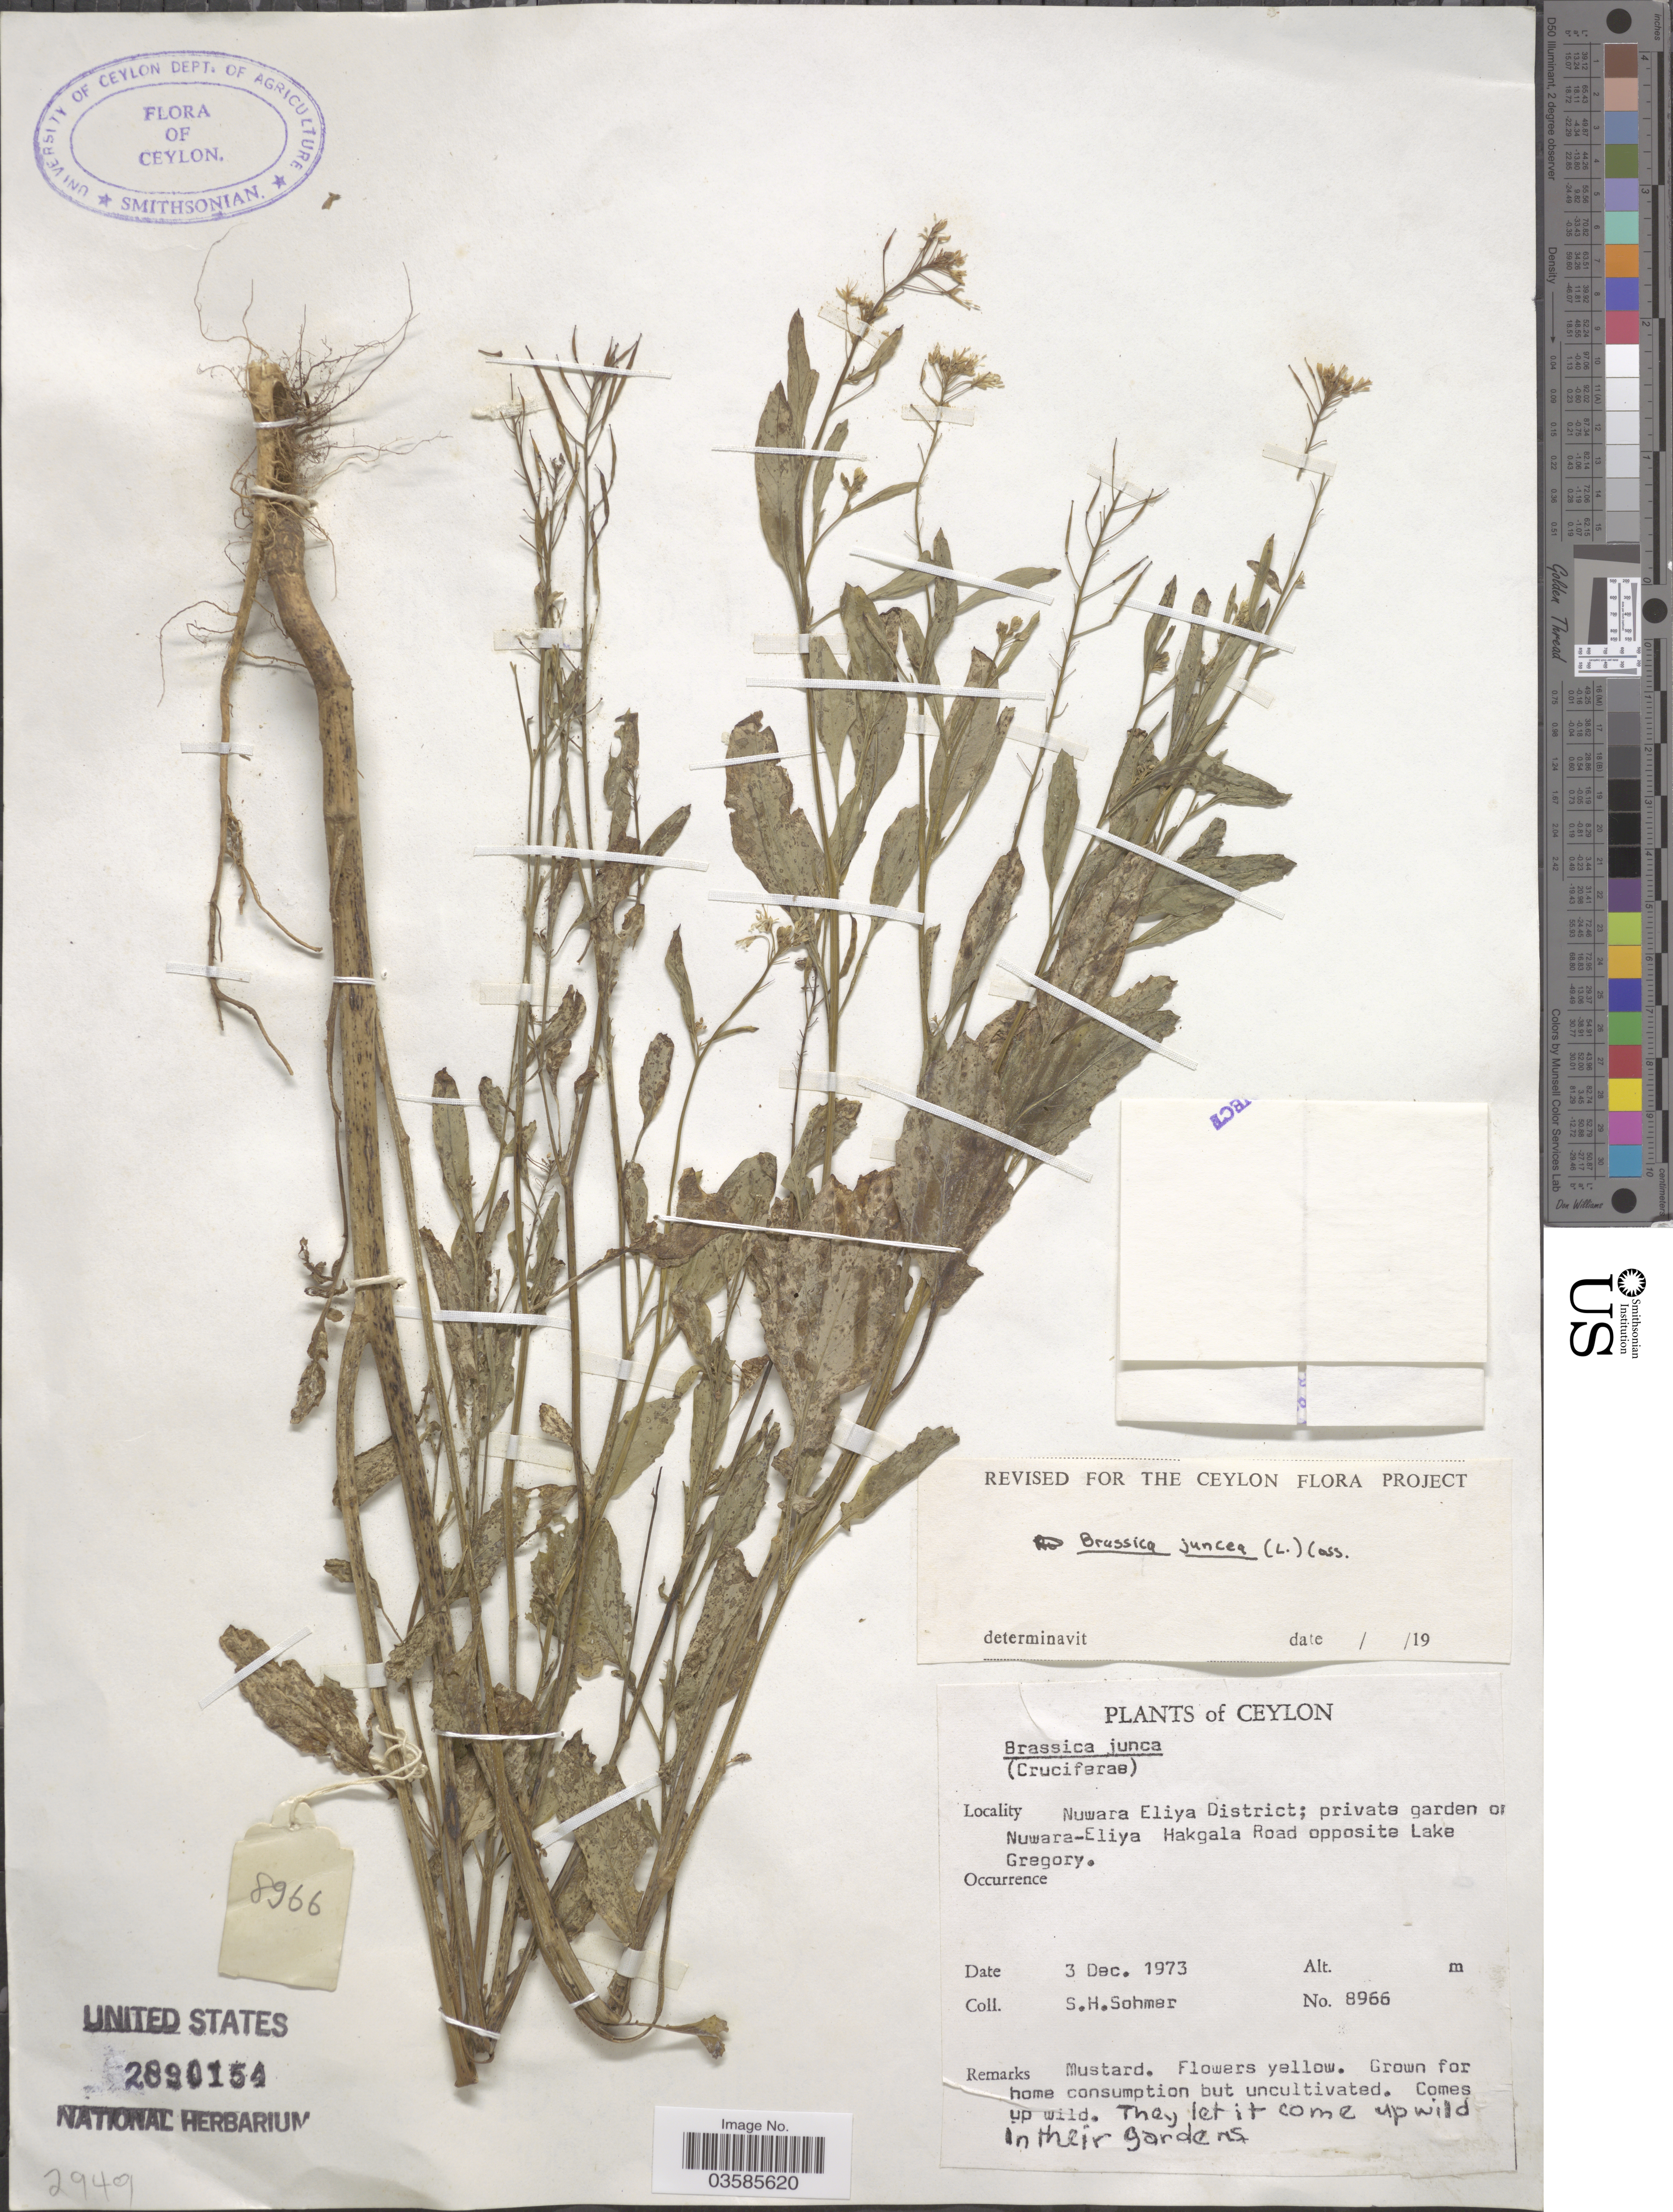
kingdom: Plantae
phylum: Tracheophyta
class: Magnoliopsida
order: Brassicales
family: Brassicaceae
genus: Brassica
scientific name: Brassica juncea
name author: (L.) Czern.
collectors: S. H. Sohmer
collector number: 8966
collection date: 1973-12-03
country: Sri Lanka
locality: Ceylon; Nuwara Eliya District; private garden o [illegible text] Nuwara-Eliya Hakgala Road opposite Lake Gregory.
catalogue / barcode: US 2890154